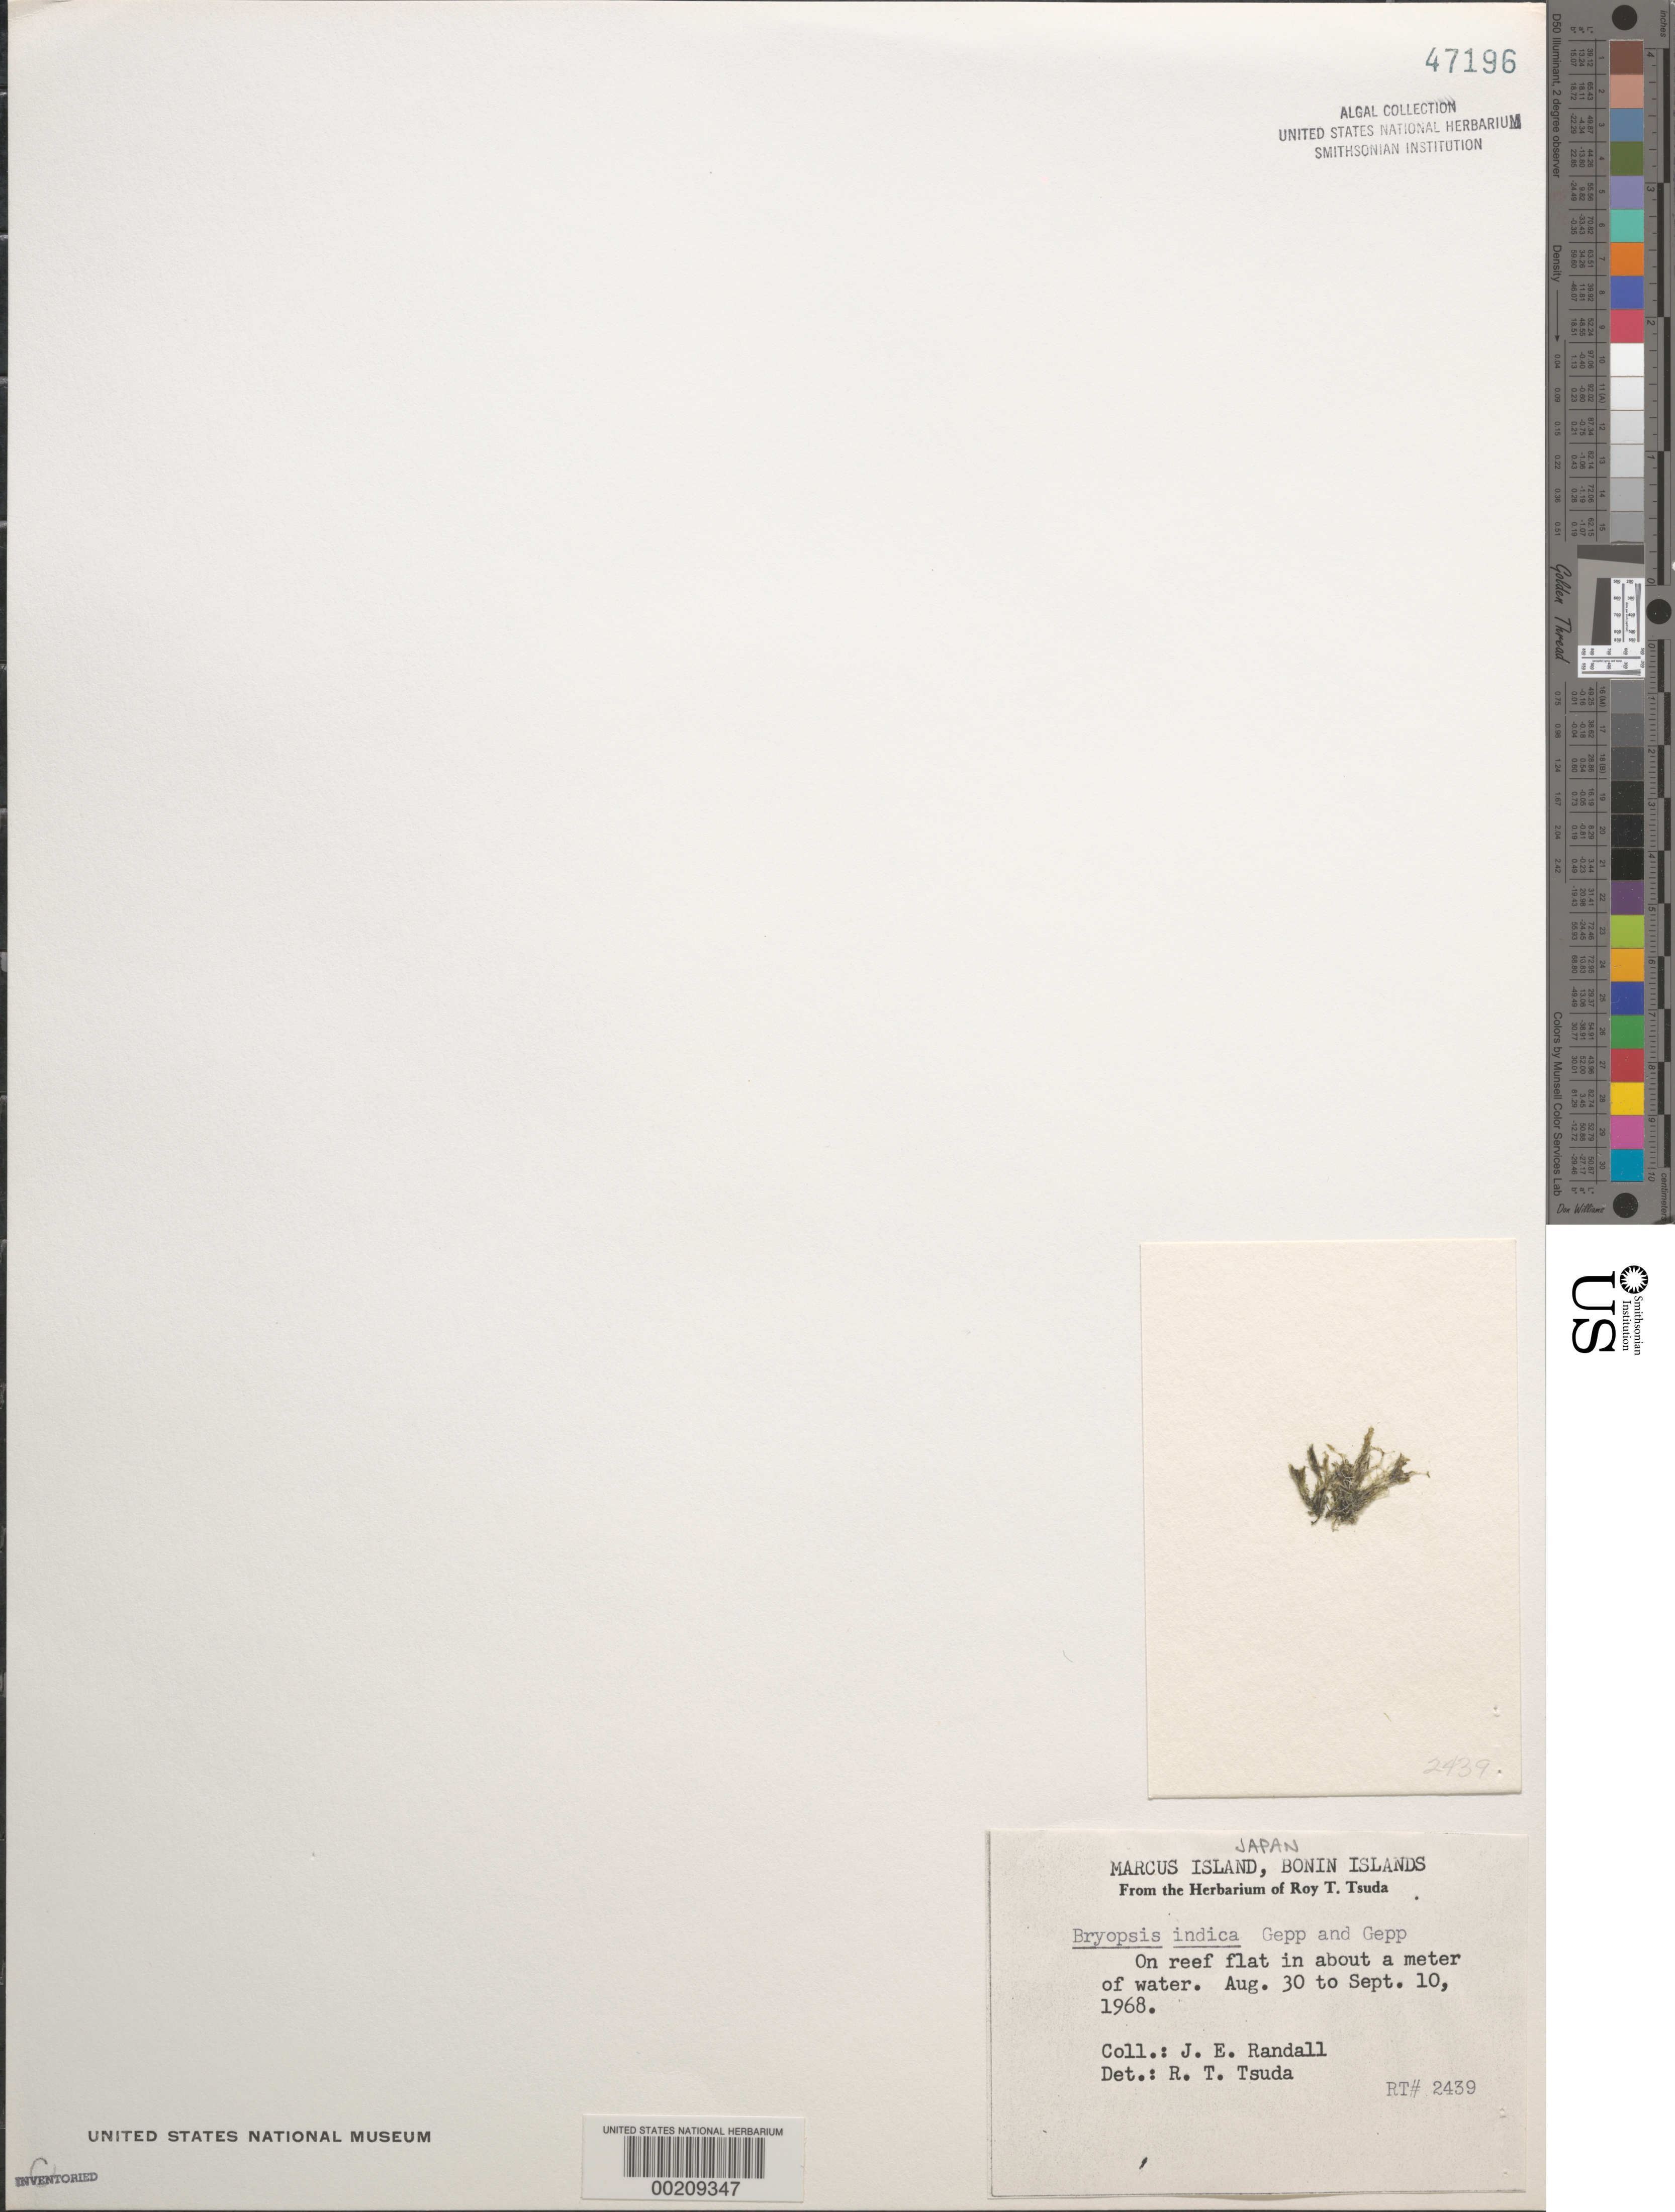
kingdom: Plantae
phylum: Chlorophyta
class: Ulvophyceae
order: Bryopsidales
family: Bryopsidaceae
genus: Bryopsis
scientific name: Bryopsis indica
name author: A. Gepp & E. Gepp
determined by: Tsuda, R. T.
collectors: J. Randall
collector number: Rt 2439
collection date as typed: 30 Aug 1968 TO 10 Sep 1968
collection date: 1968-08-30/1968-09-10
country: Japan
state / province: Tokyo, Federal City of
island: Marcus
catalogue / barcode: US 47196